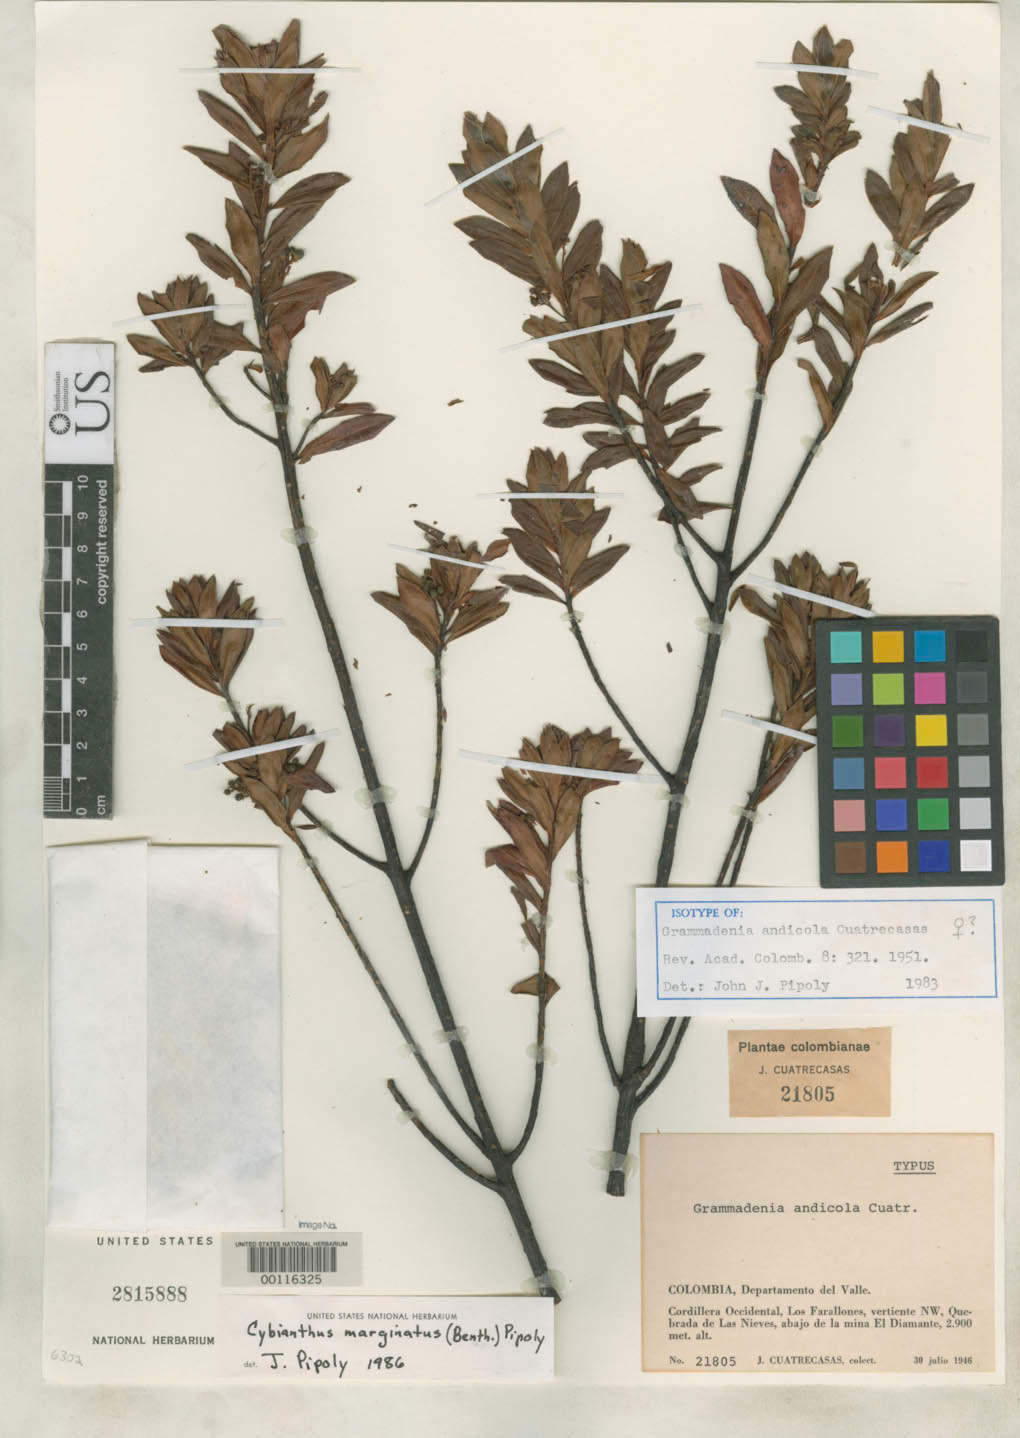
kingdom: Plantae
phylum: Tracheophyta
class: Magnoliopsida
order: Ericales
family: Primulaceae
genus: Grammadenia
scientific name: Grammadenia andicola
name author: Cuatrec.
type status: Isolectotype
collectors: J. Cuatrecasas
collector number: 21805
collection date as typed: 30 Jul 1946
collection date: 1946-07-30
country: Colombia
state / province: Valle del Cauca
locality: Cordillera Occidental, Los Farallones, Vertiente NW, Quebrada de Las Nieves, Abajo de La Mina el Diamante.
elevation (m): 2900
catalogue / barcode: US 2815888